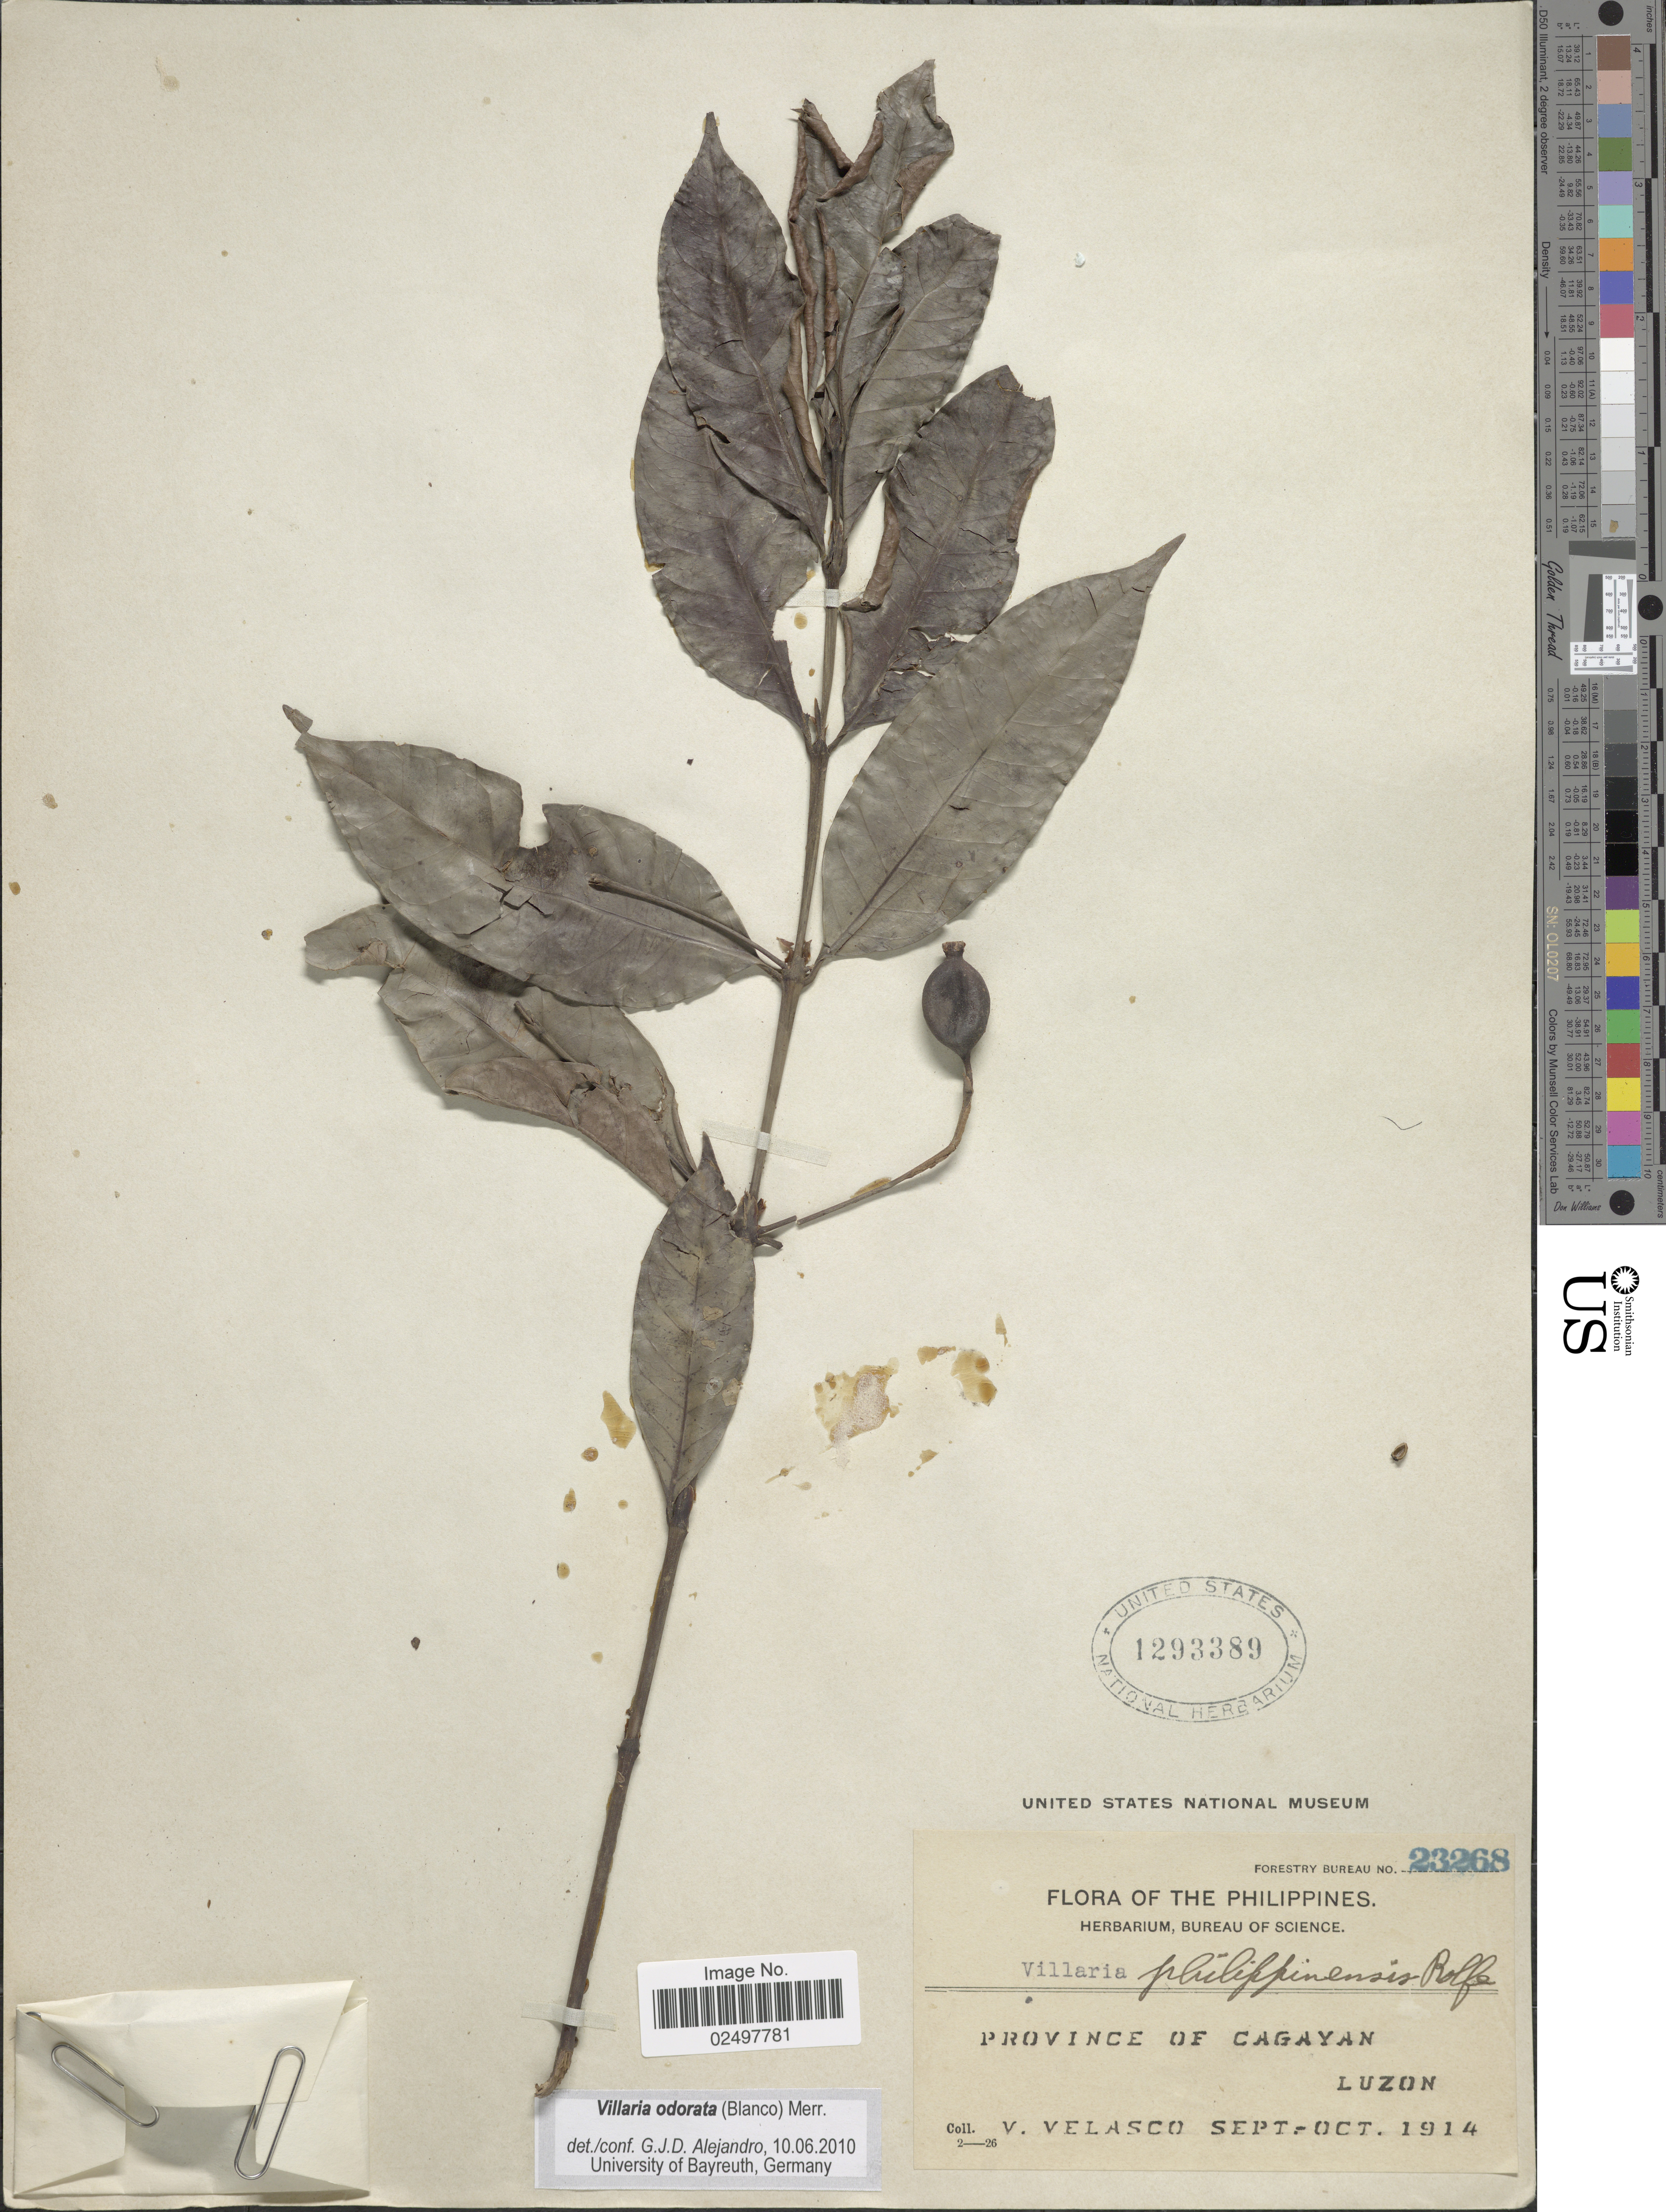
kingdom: Plantae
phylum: Tracheophyta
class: Magnoliopsida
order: Gentianales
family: Rubiaceae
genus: Villaria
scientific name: Villaria odorata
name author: (Blanco) Merr.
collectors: V. Velasco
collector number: Forestry Bureau 23268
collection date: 1914-09/1914-10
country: Philippines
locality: Province of Cagayan, Luzon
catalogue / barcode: US 1293389